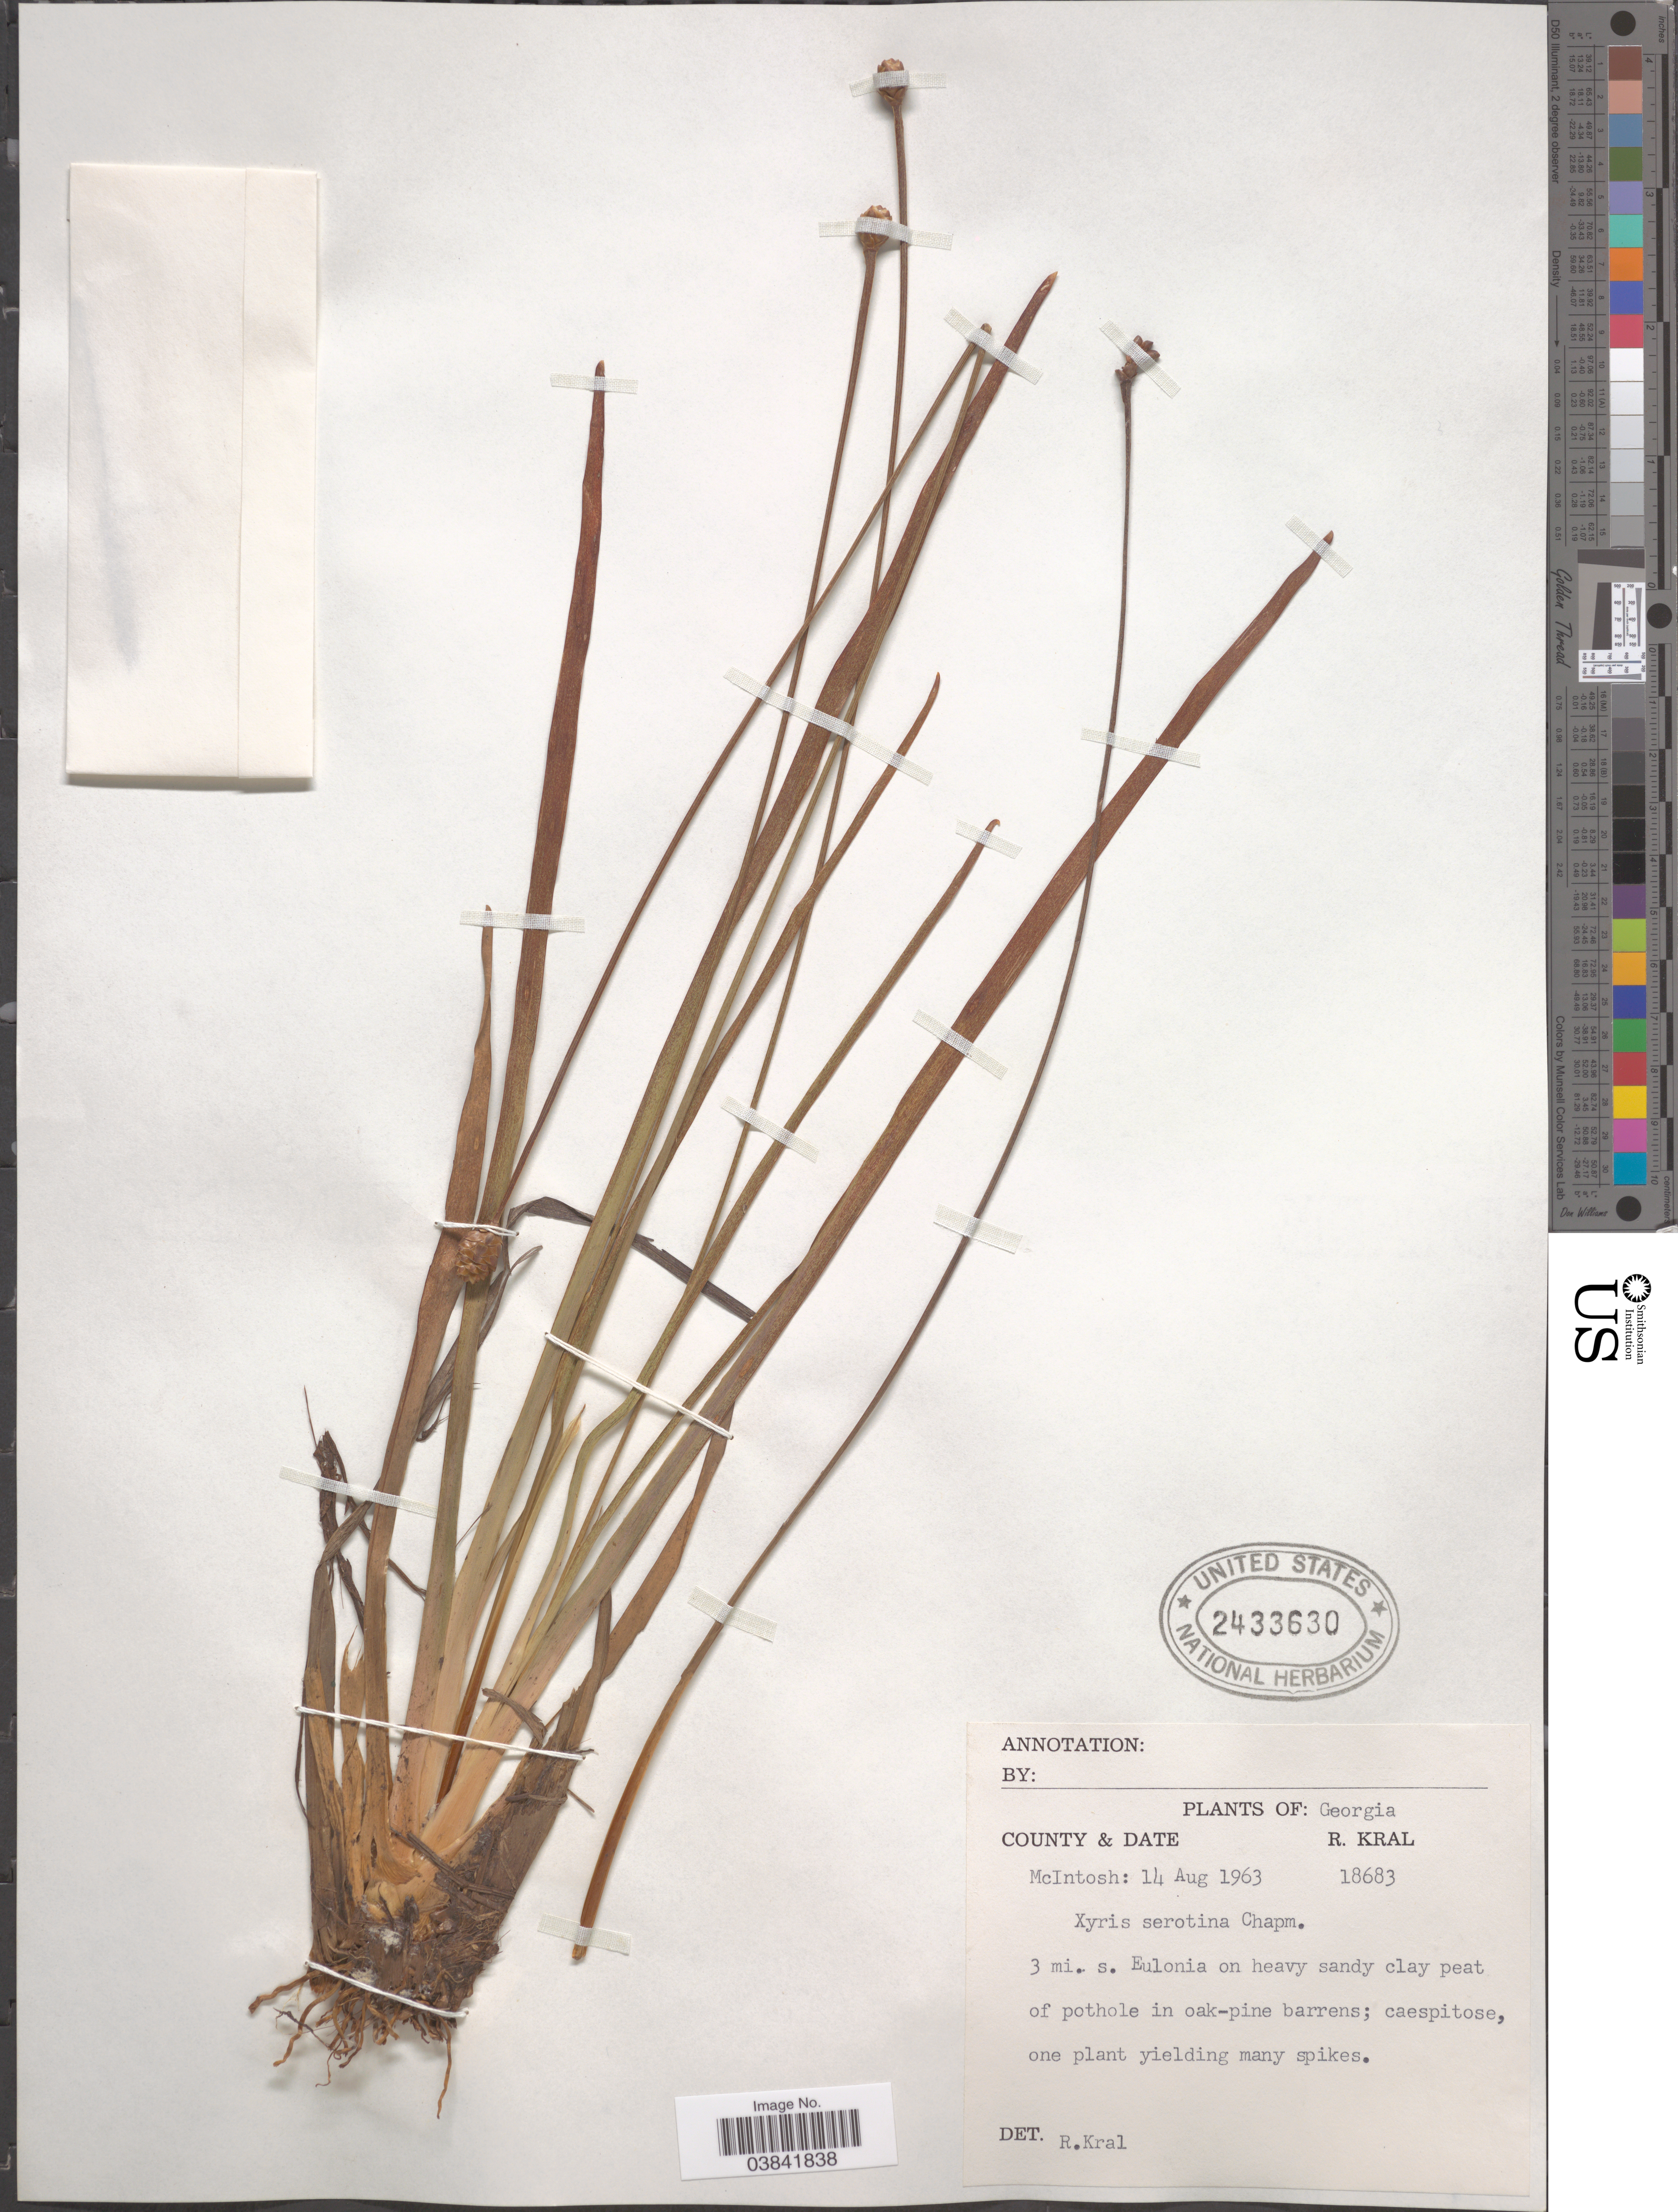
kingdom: Plantae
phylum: Tracheophyta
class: Liliopsida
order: Poales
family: Xyridaceae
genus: Xyris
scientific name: Xyris serotina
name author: Chapm.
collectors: R. Kral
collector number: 18683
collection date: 1963-08-14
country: United States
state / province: Georgia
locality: County McIntosh: 3 mi. s. Eulonia on heavy sandy clay peat of pothole in oak-pine barrens.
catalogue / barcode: US 2433630